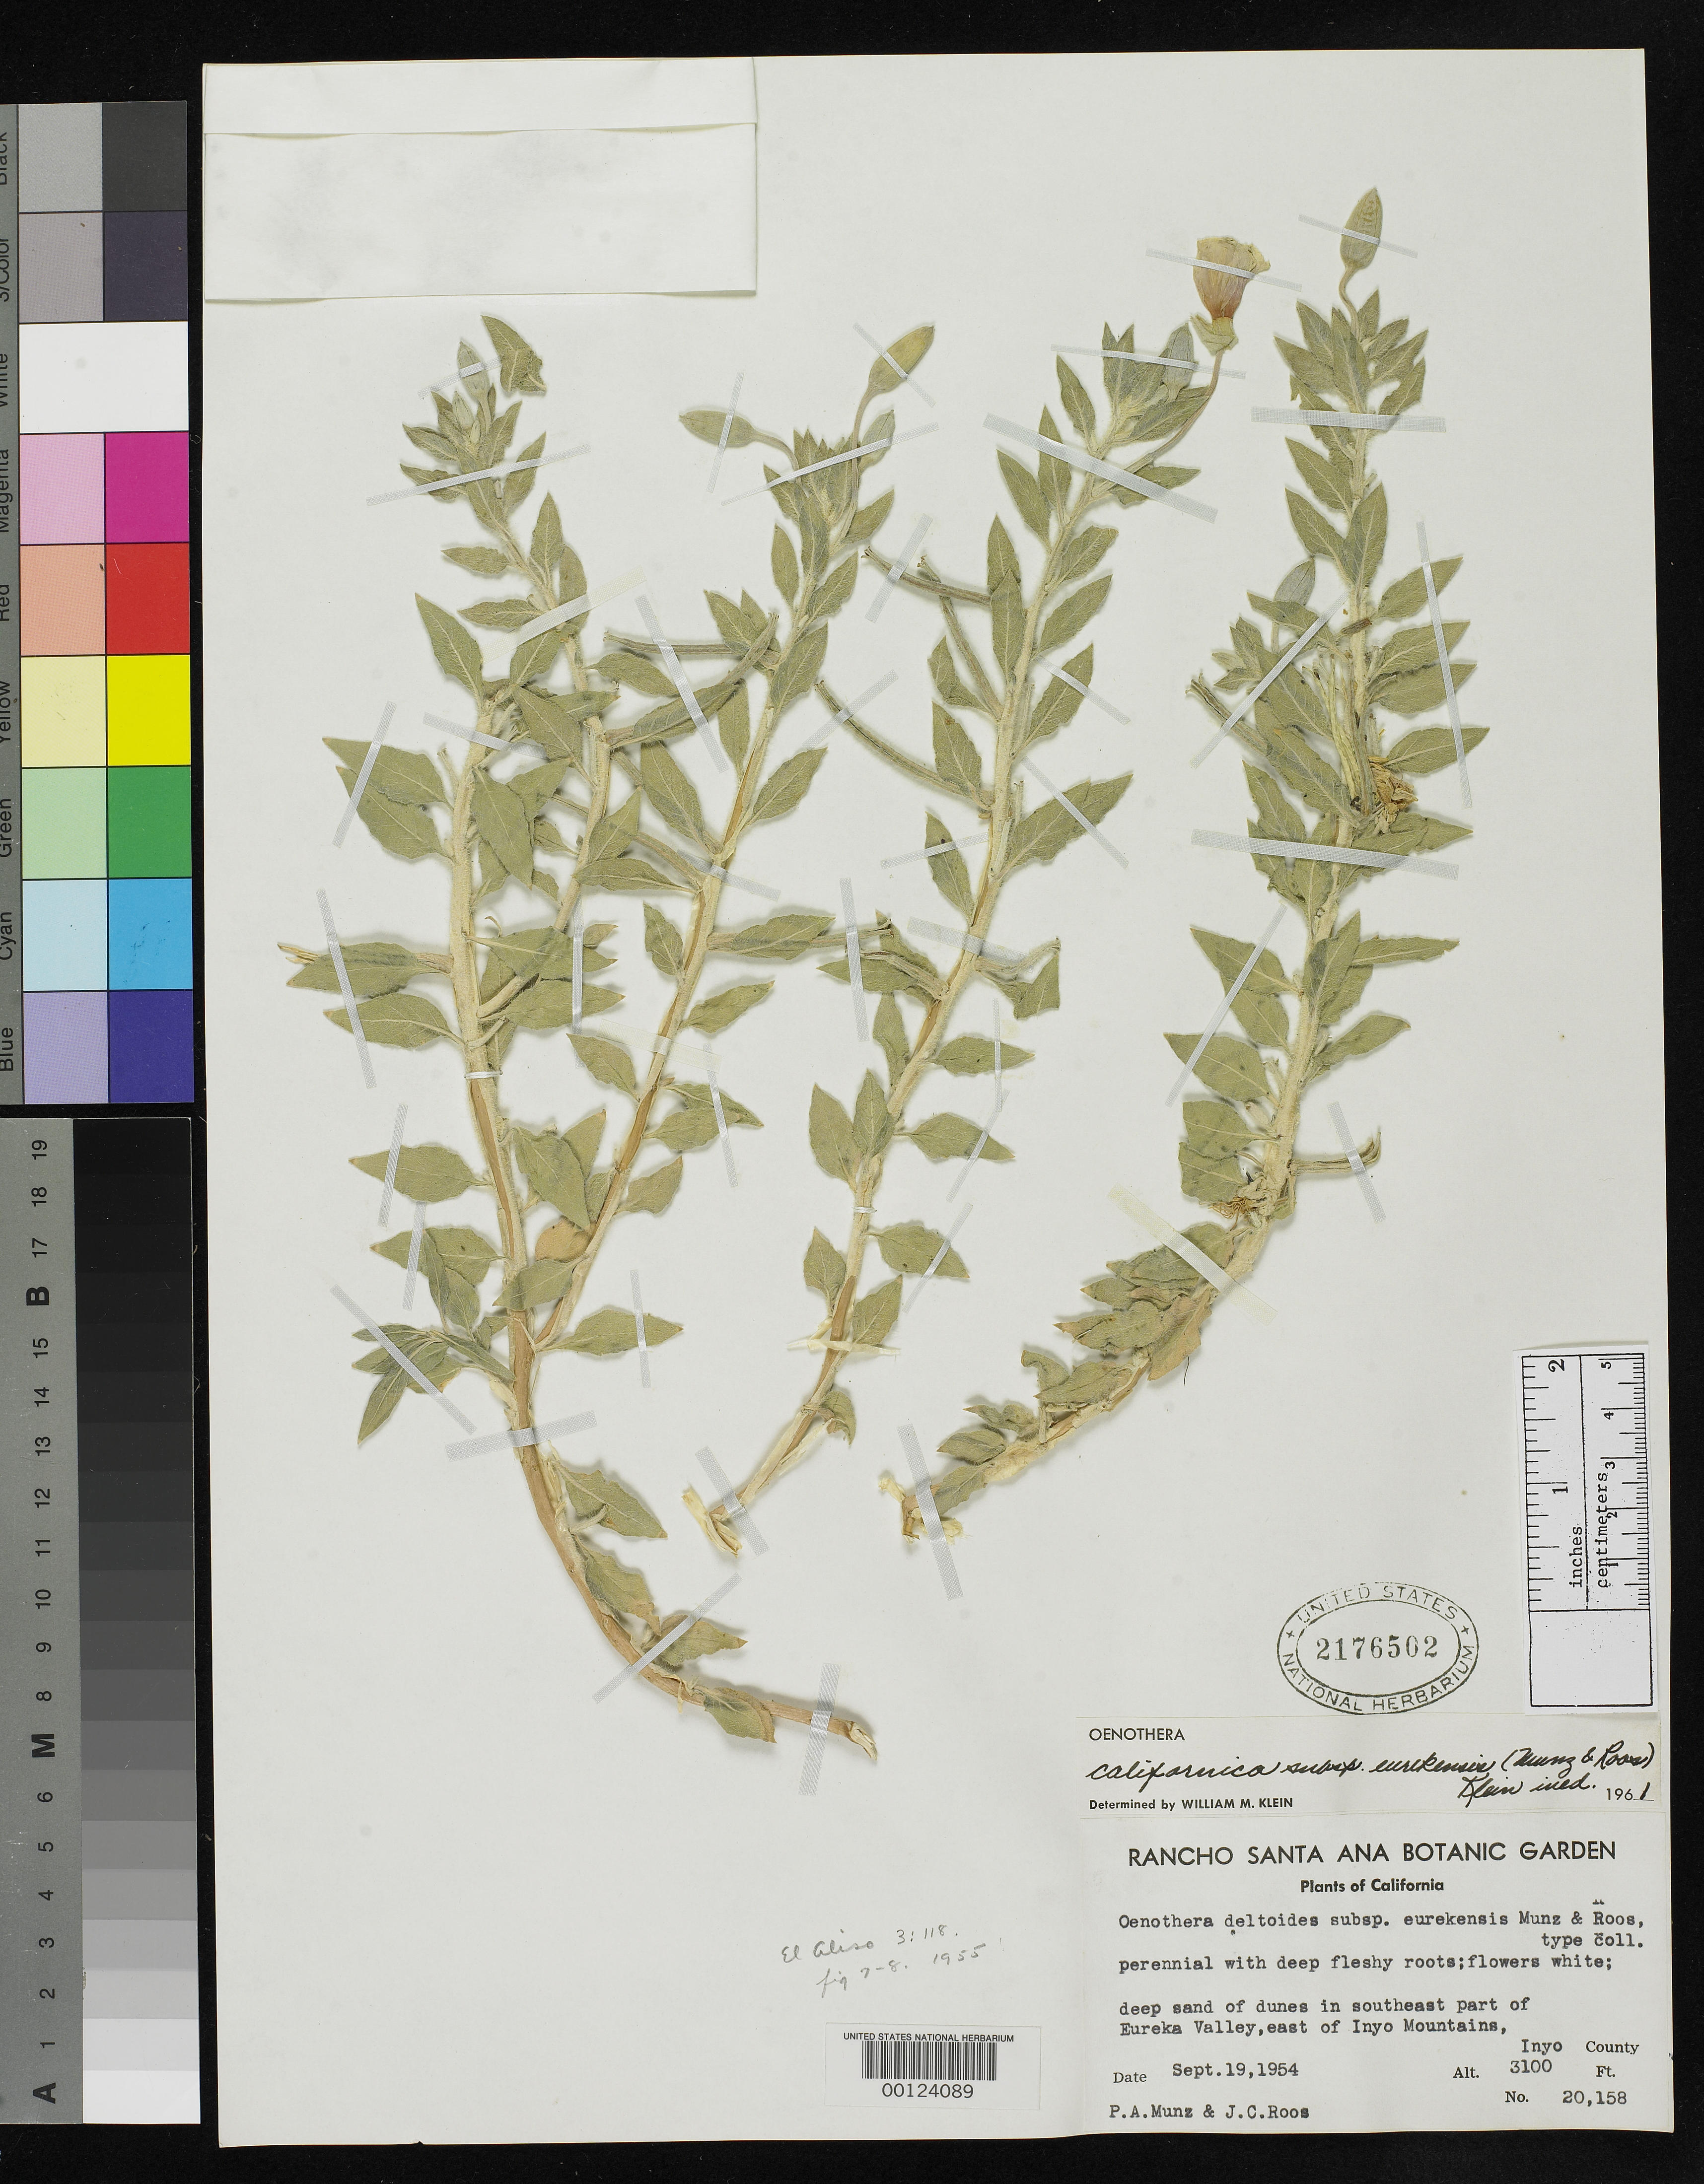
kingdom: Plantae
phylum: Tracheophyta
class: Magnoliopsida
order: Myrtales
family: Onagraceae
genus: Oenothera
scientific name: Oenothera deltoides subsp. eurekensis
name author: Munz & J.C. Roos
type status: Isotype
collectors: P. A. Munz & J. C. Roos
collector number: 20158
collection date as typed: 19 Sep 1954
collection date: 1954-09-19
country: United States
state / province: California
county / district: Inyo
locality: Eureka Valley, east of Inyo Mts.; alt. 3100 ft.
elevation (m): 945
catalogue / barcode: US 2176502